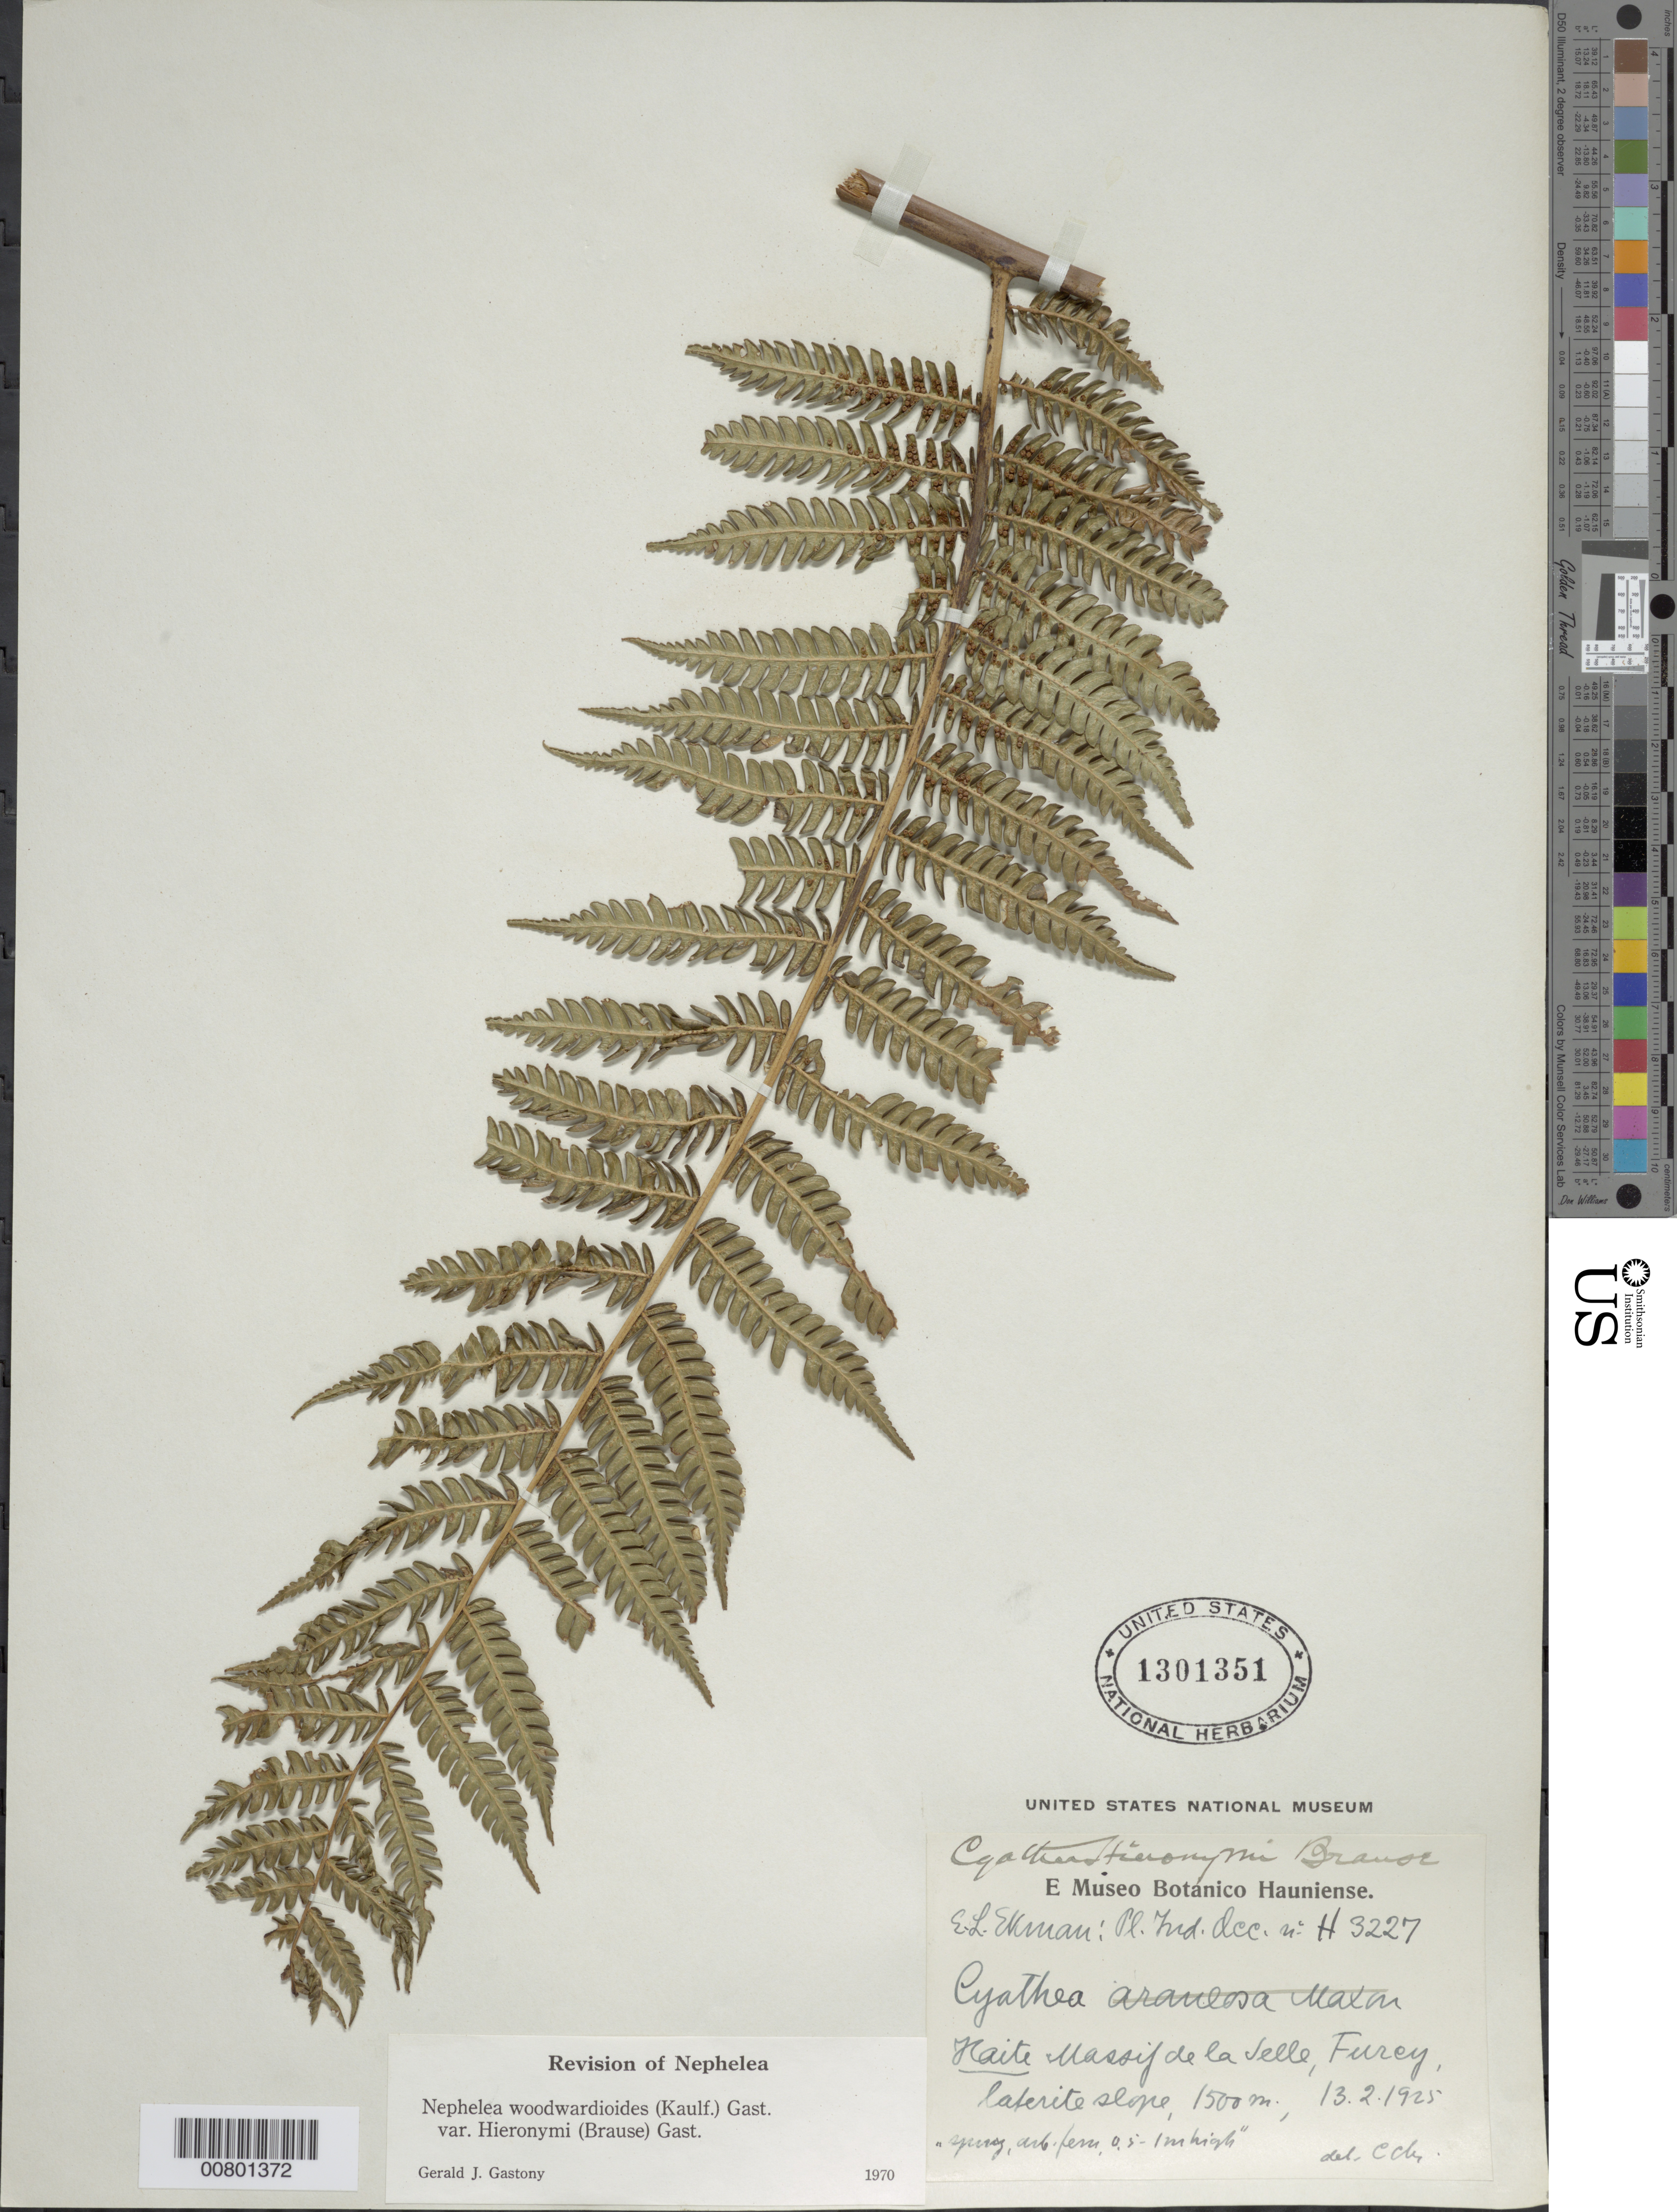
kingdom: Plantae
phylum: Tracheophyta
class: Polypodiopsida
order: Cyatheales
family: Cyatheaceae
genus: Alsophila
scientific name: Alsophila woodwardioides var. hieronymii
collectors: E. L. Ekman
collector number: H 3227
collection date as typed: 13 Feb 1925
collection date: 1925-02-13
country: Haiti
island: Hispaniola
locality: Massif de la Selle, Pétionville, Fourcy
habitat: Laterite slope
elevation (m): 1500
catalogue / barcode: US 1301351